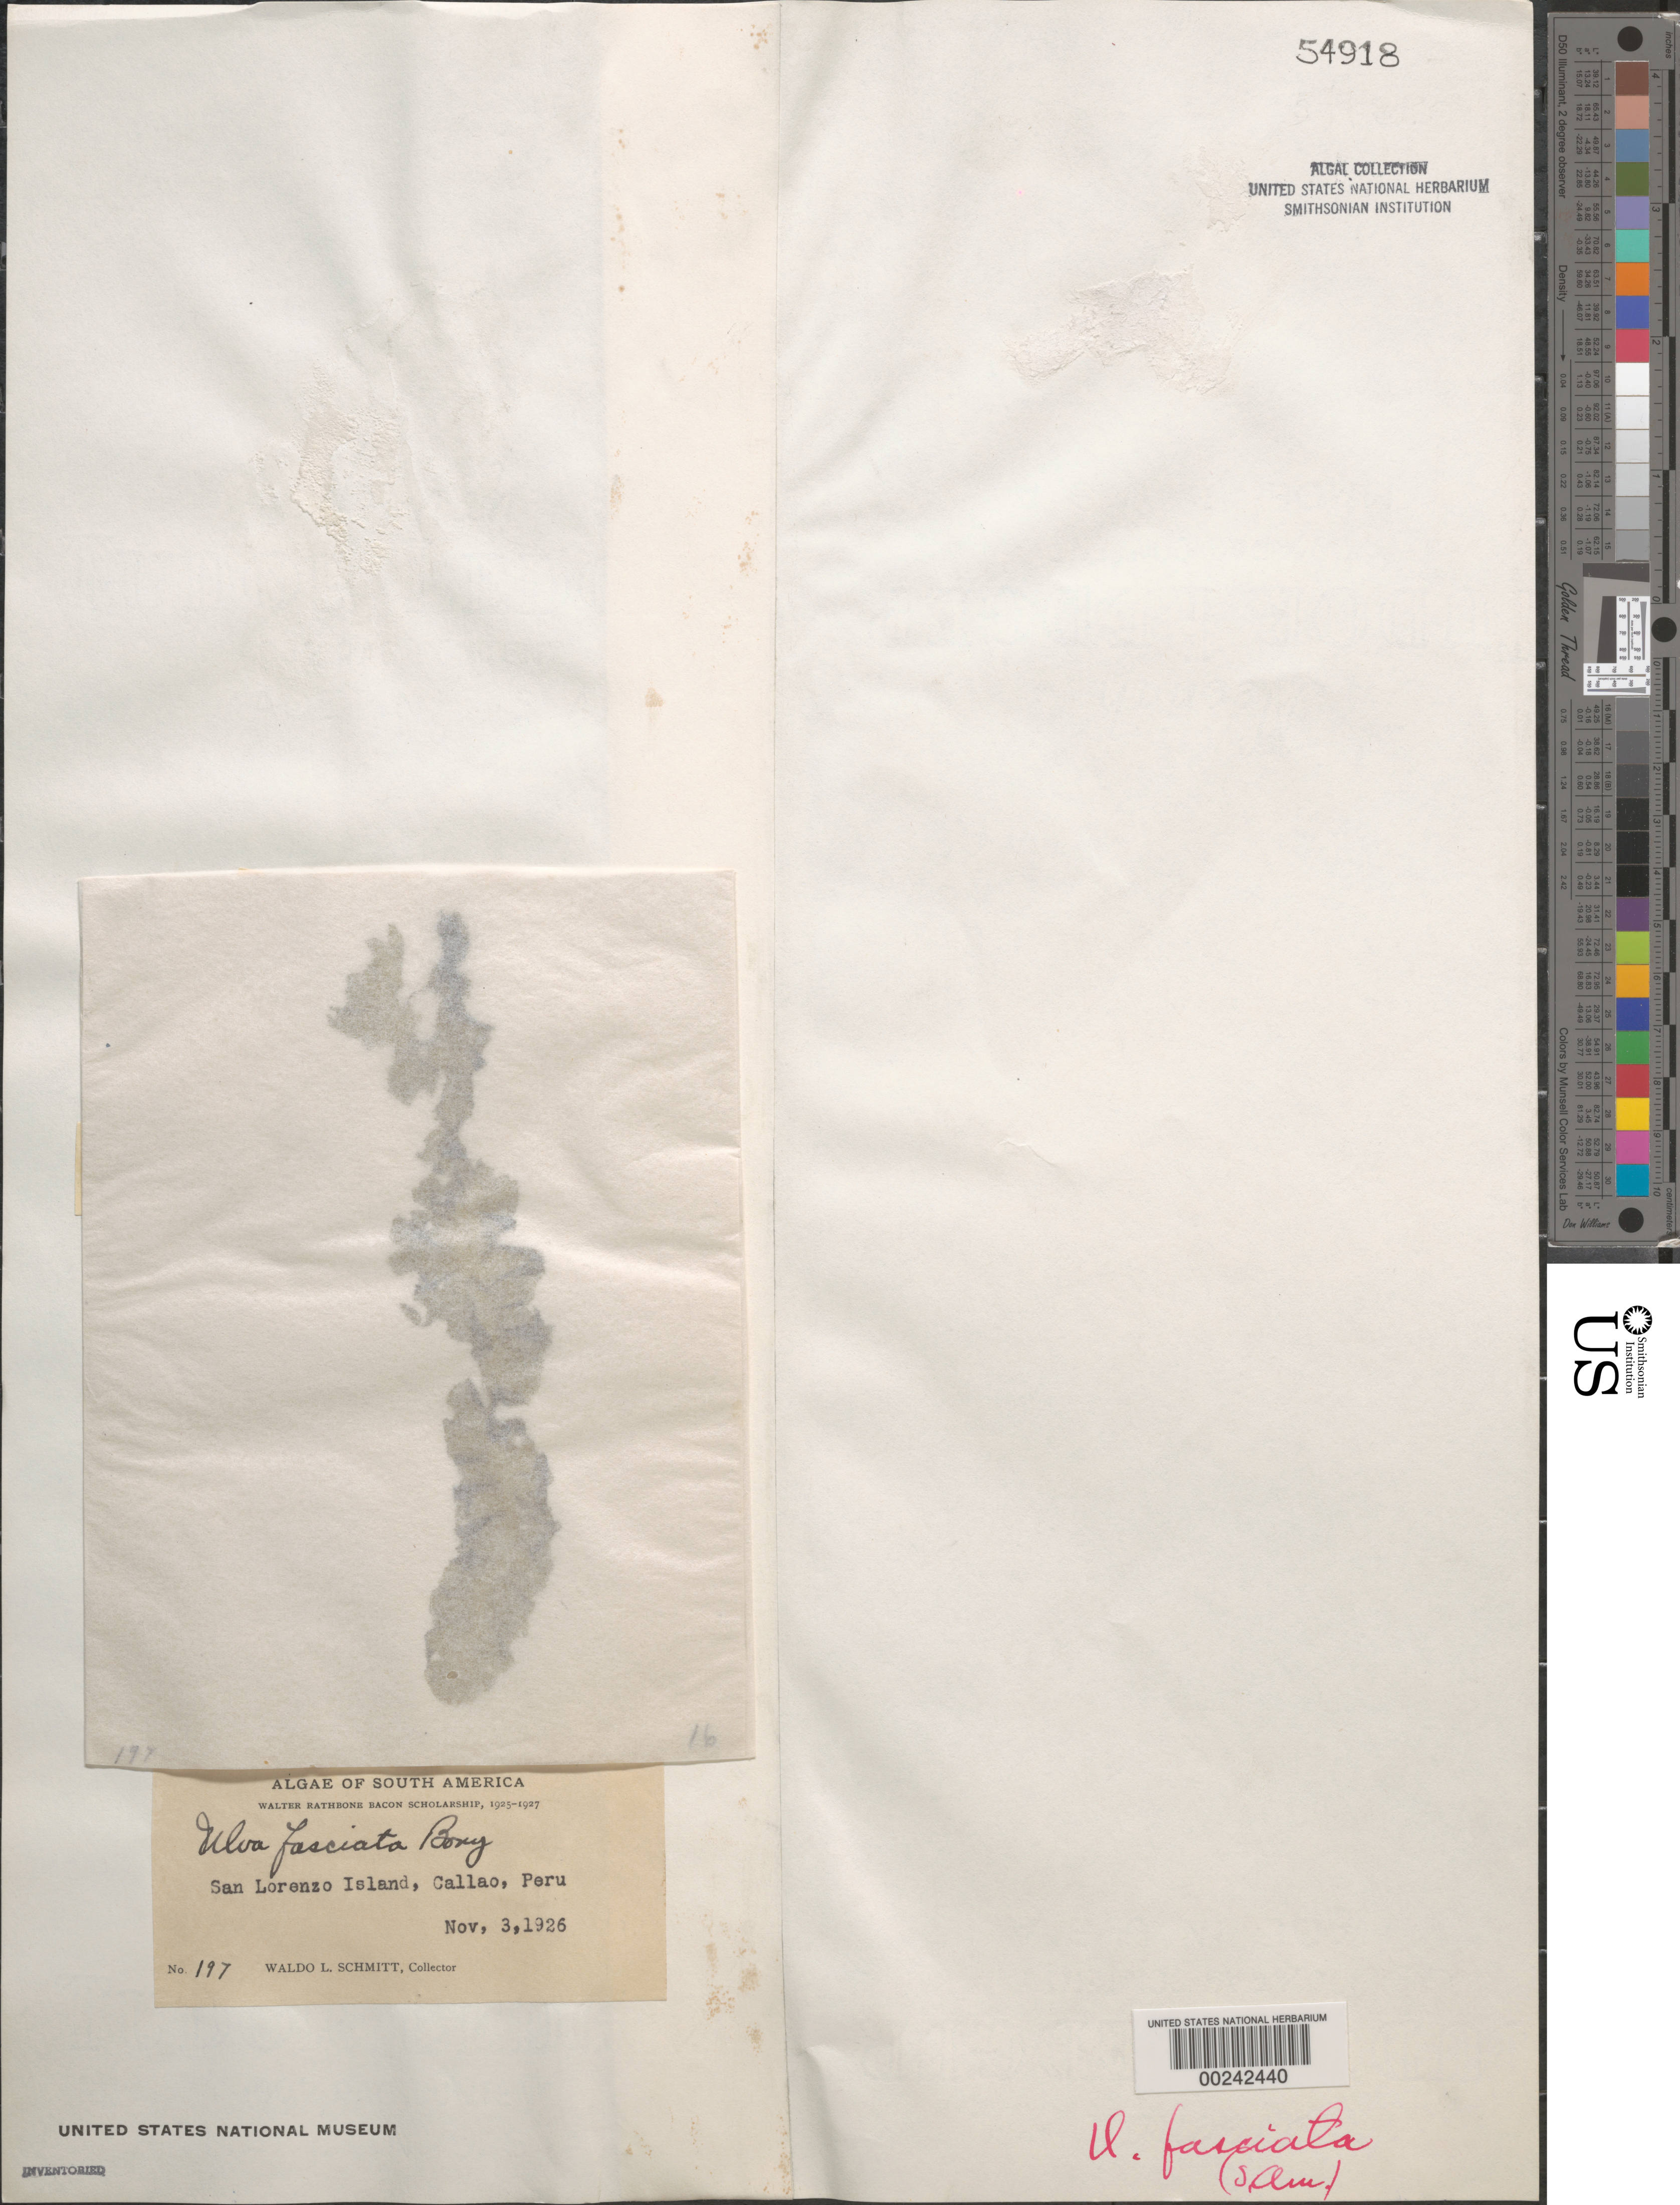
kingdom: Plantae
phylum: Chlorophyta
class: Ulvophyceae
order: Ulvales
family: Ulvaceae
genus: Ulva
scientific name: Ulva lactuca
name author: L.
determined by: Algae name updating Project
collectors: W. L. Schmitt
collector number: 197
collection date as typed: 03 Nov 1926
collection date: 1926-11-03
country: Peru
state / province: Callao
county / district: Callao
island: Isla San Lorenzo (San Lorenzo Island)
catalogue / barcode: US 54918